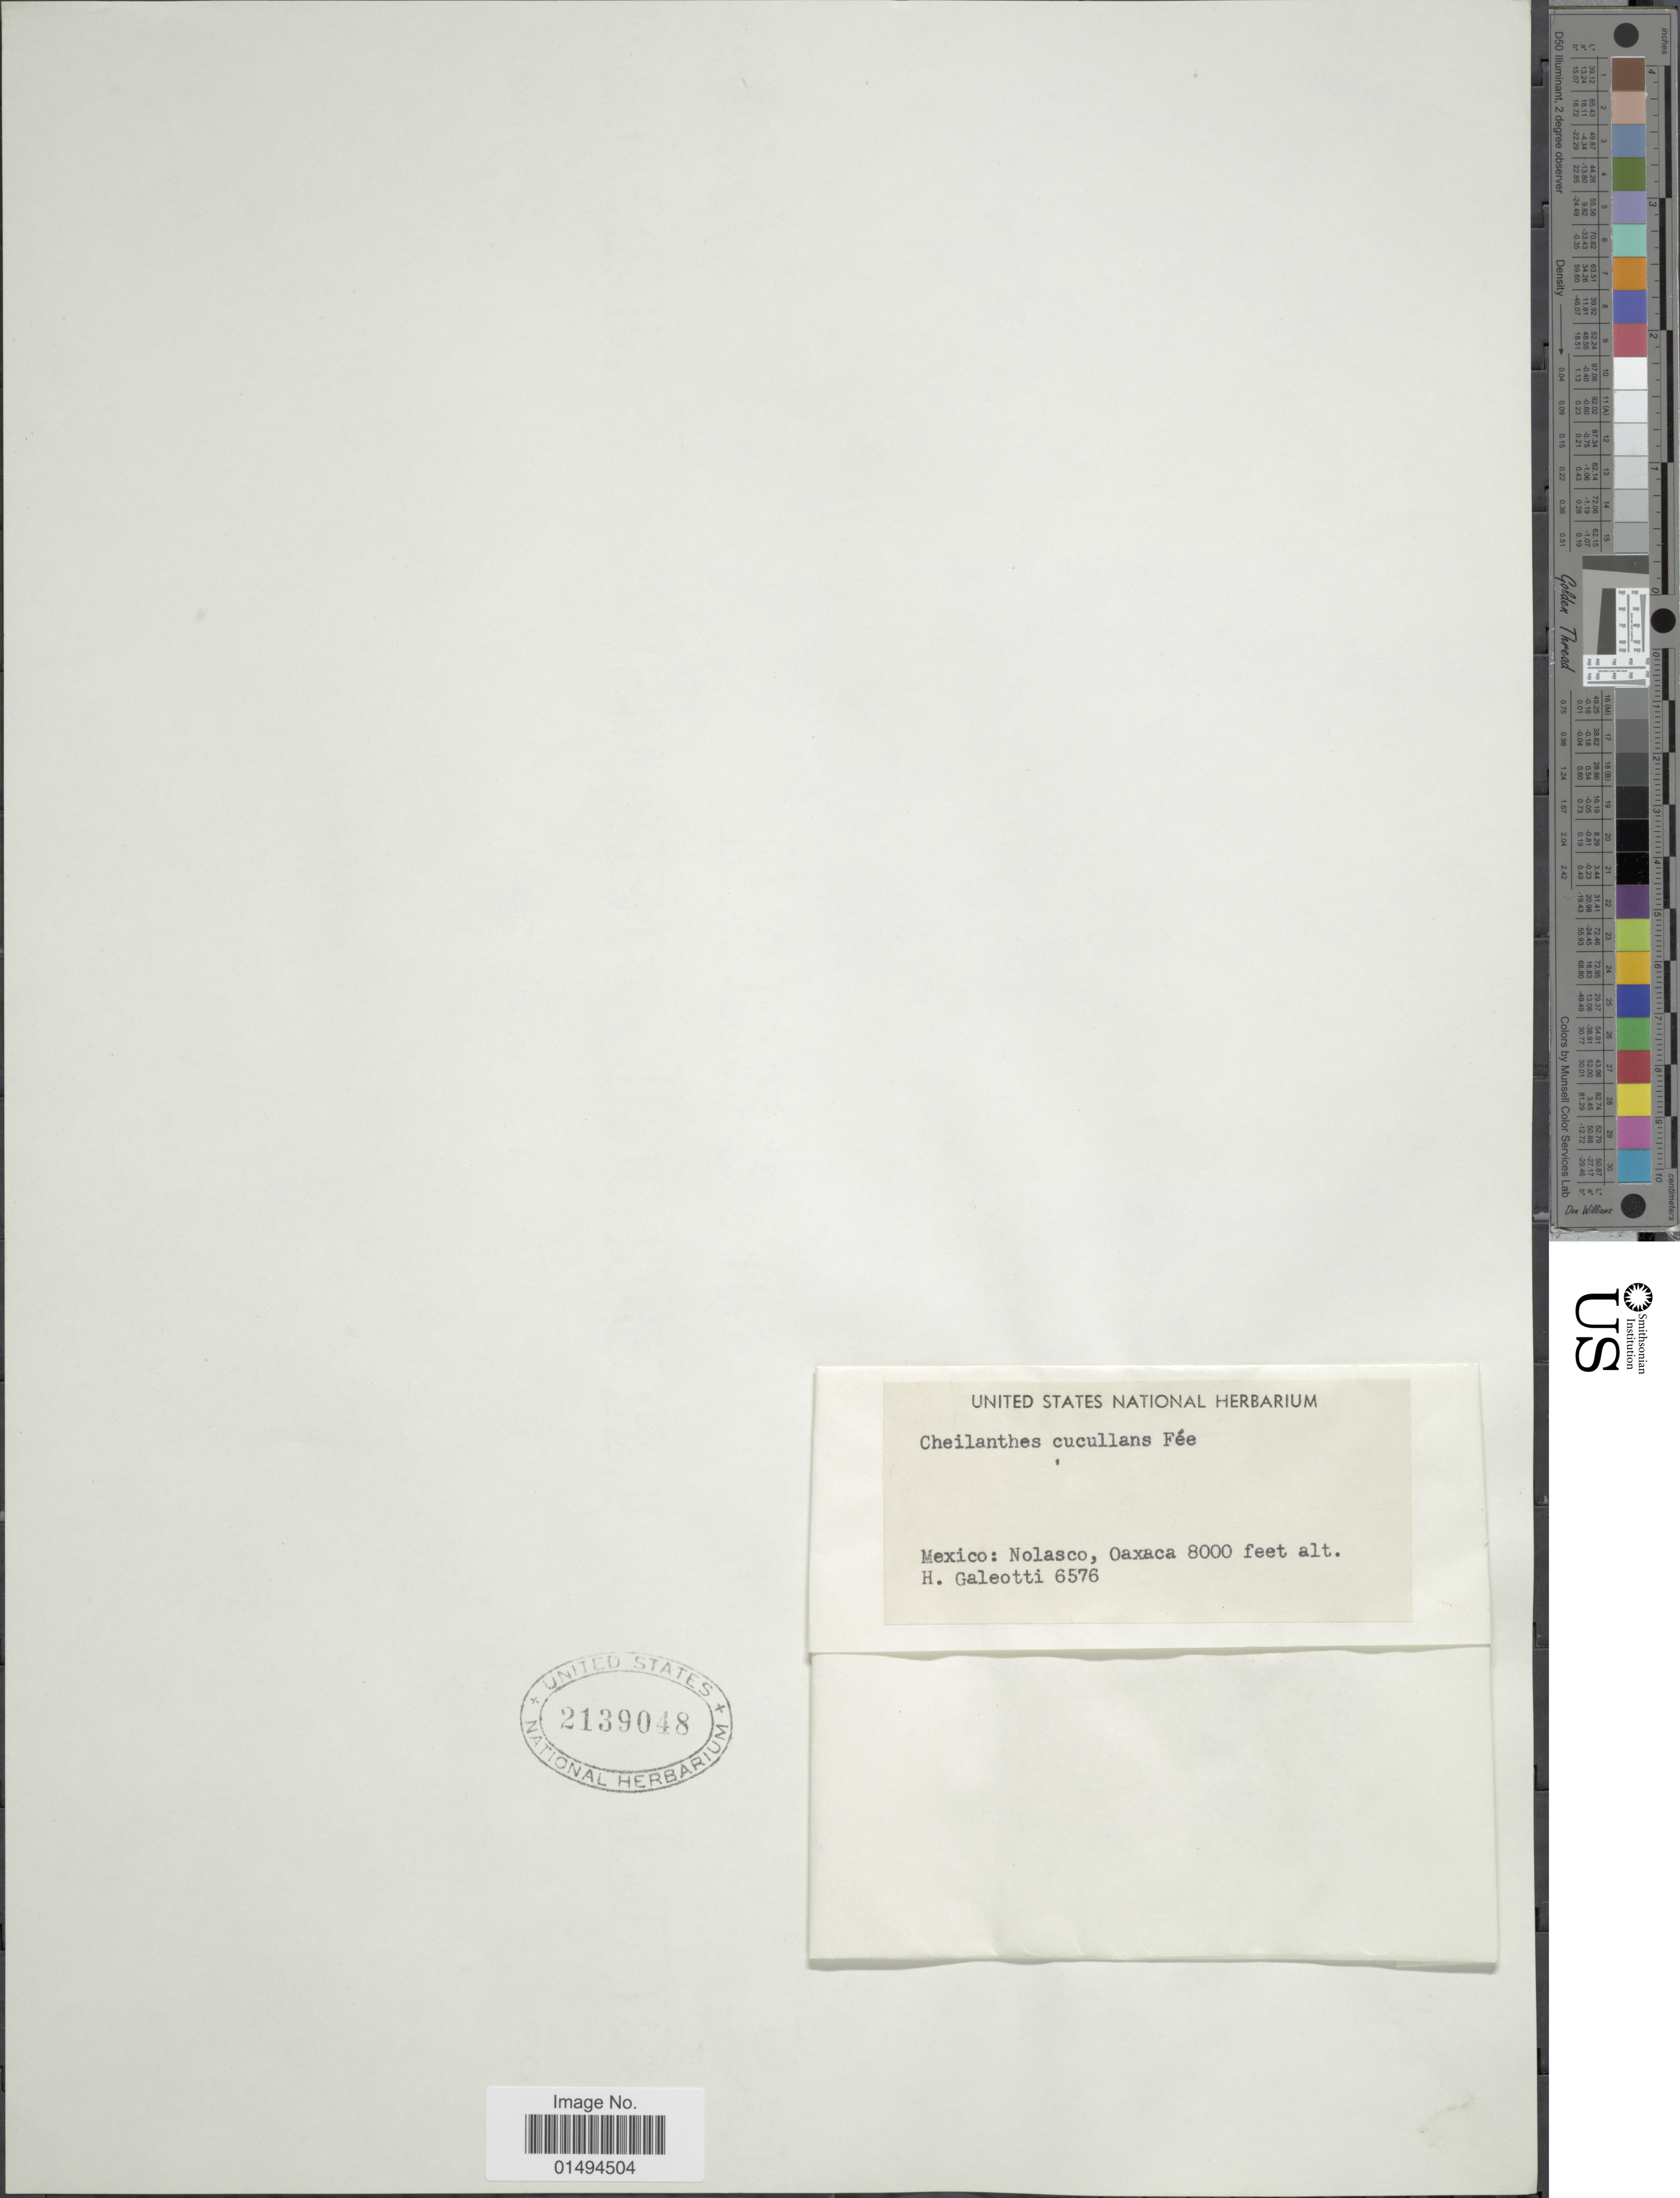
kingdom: Plantae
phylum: Tracheophyta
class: Polypodiopsida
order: Polypodiales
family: Pteridaceae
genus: Myriopteris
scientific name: Myriopteris cucullans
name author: (Fée) Grusz & Windham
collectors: H. G. Galeotti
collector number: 6576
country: Mexico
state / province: Oaxaca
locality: Nolasca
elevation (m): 2438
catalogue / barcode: US 2139048